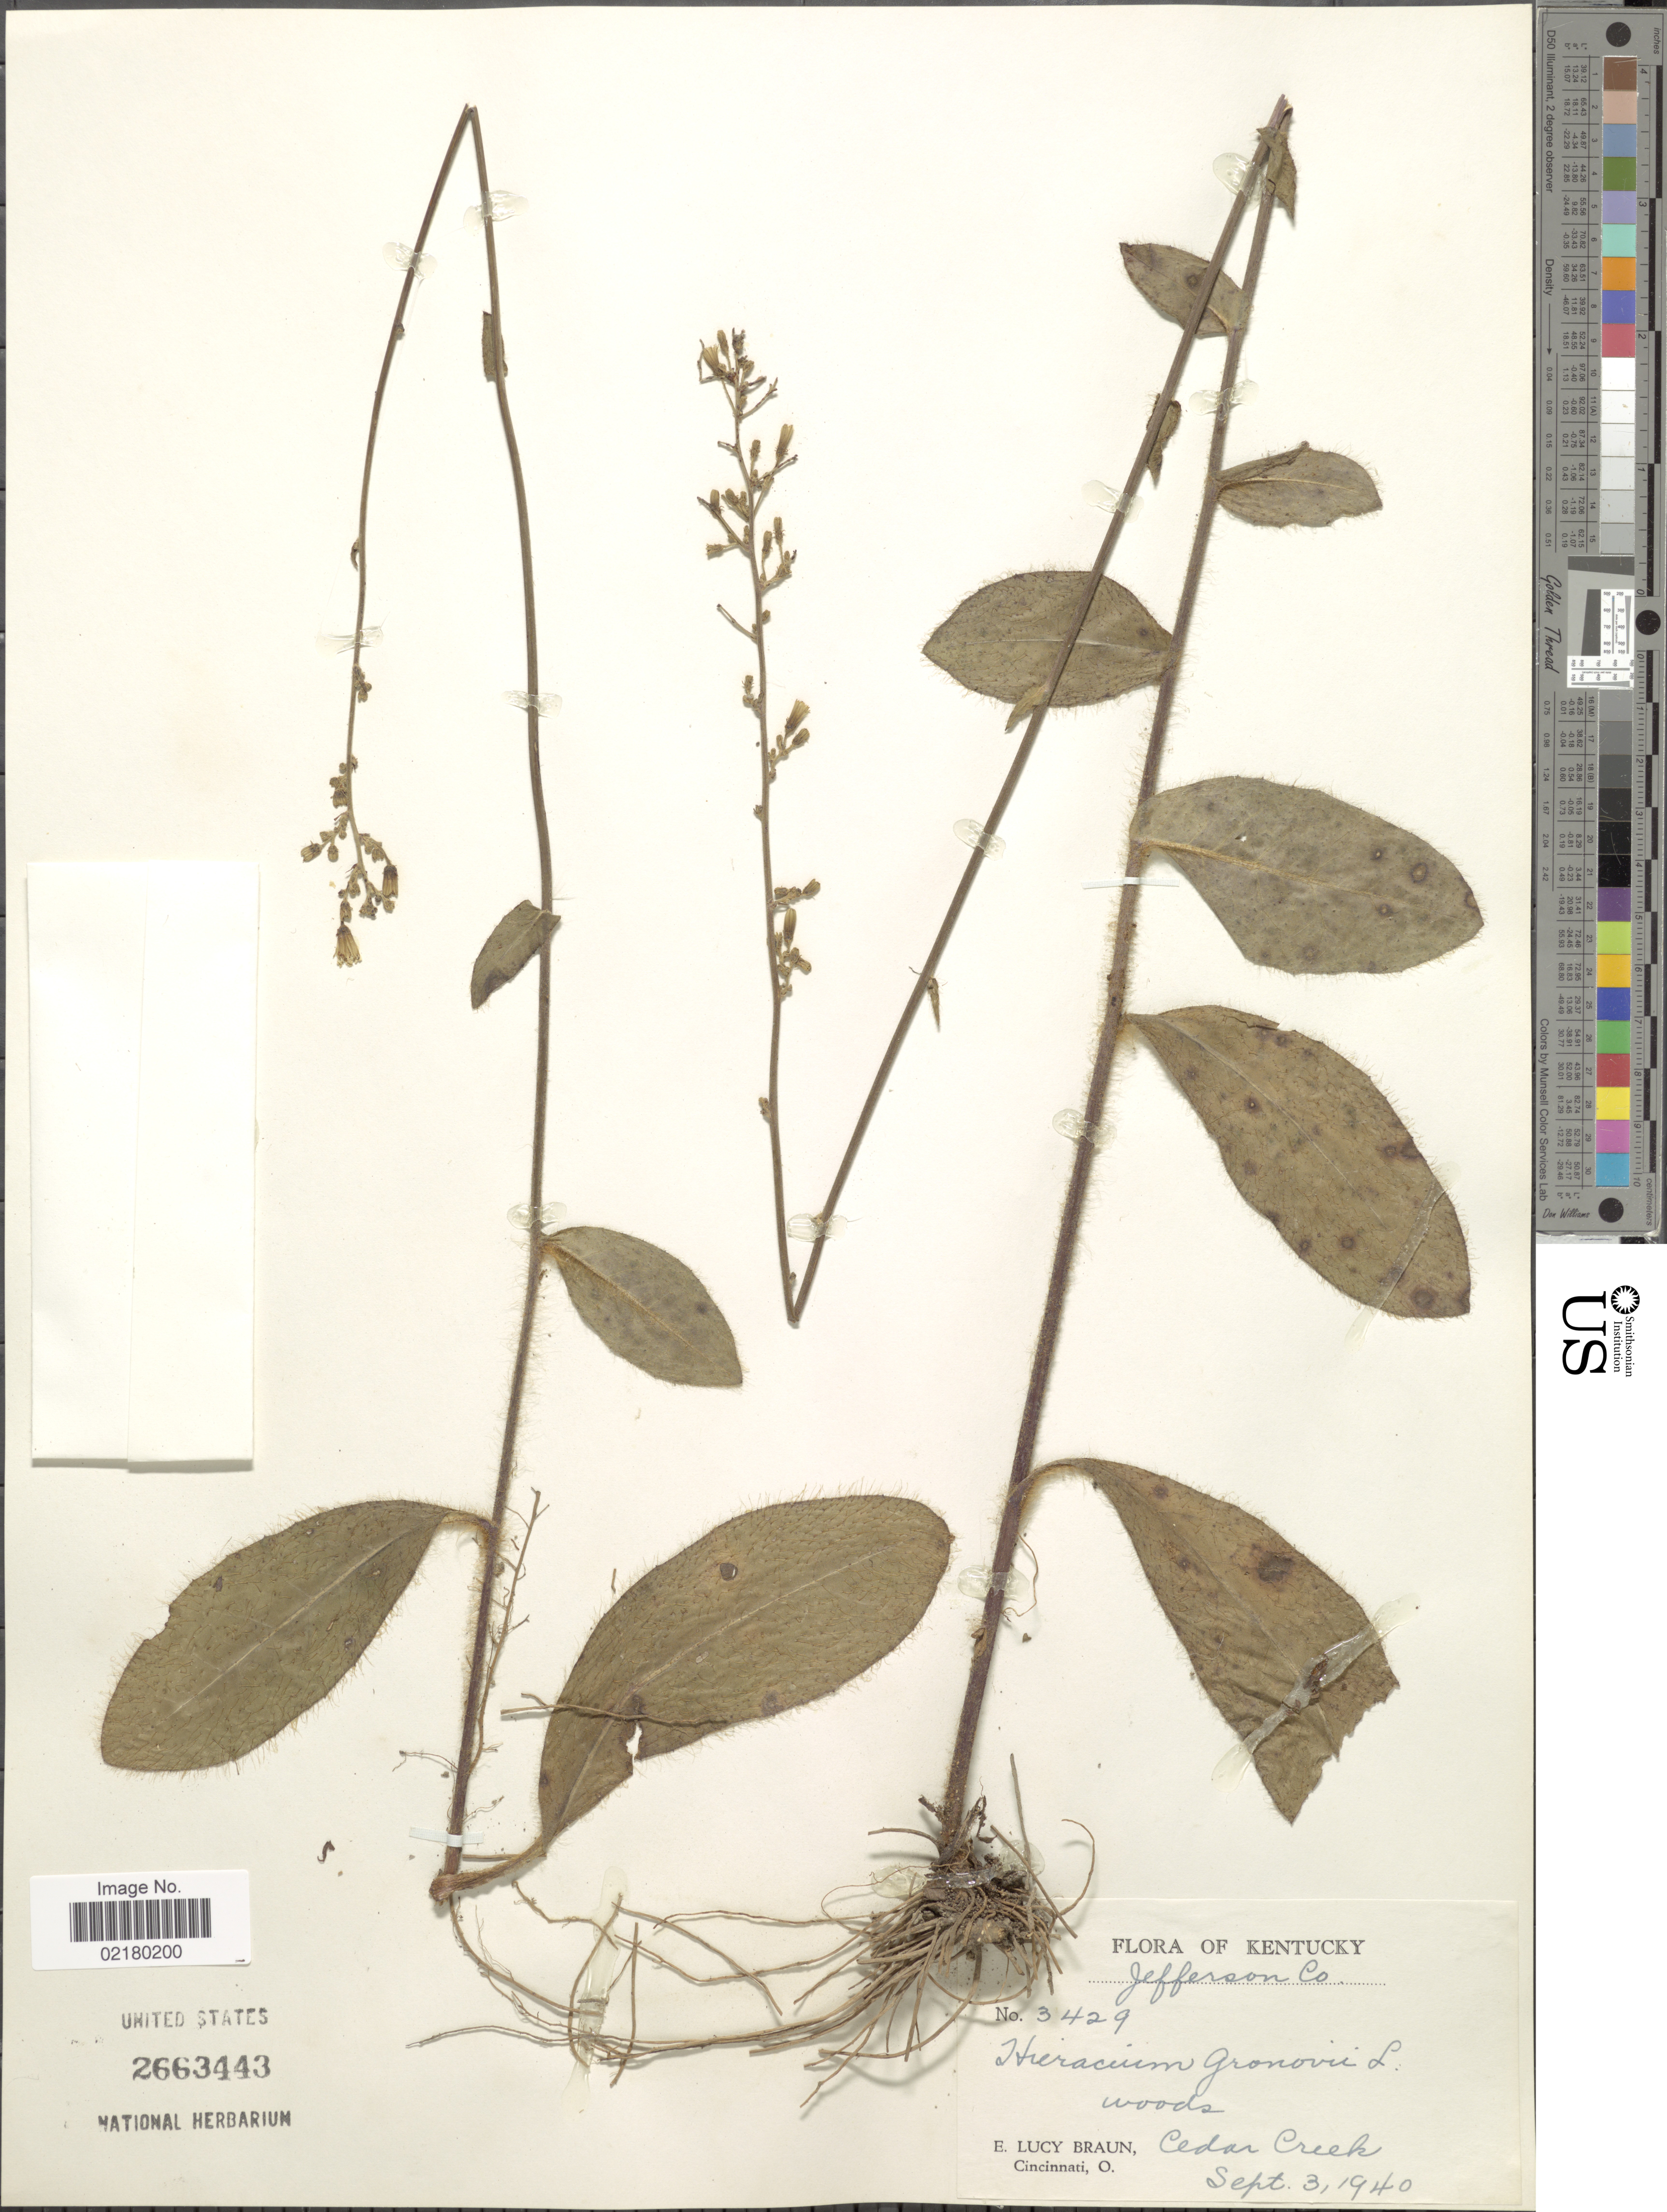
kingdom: Plantae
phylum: Tracheophyta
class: Magnoliopsida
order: Asterales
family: Asteraceae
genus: Hieracium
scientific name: Hieracium gronovii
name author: L.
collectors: E. L. Braun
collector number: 3429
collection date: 1940-09-03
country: United States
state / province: Kentucky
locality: Jefferson Co, woods, Cedar Creek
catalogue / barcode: US 2663443